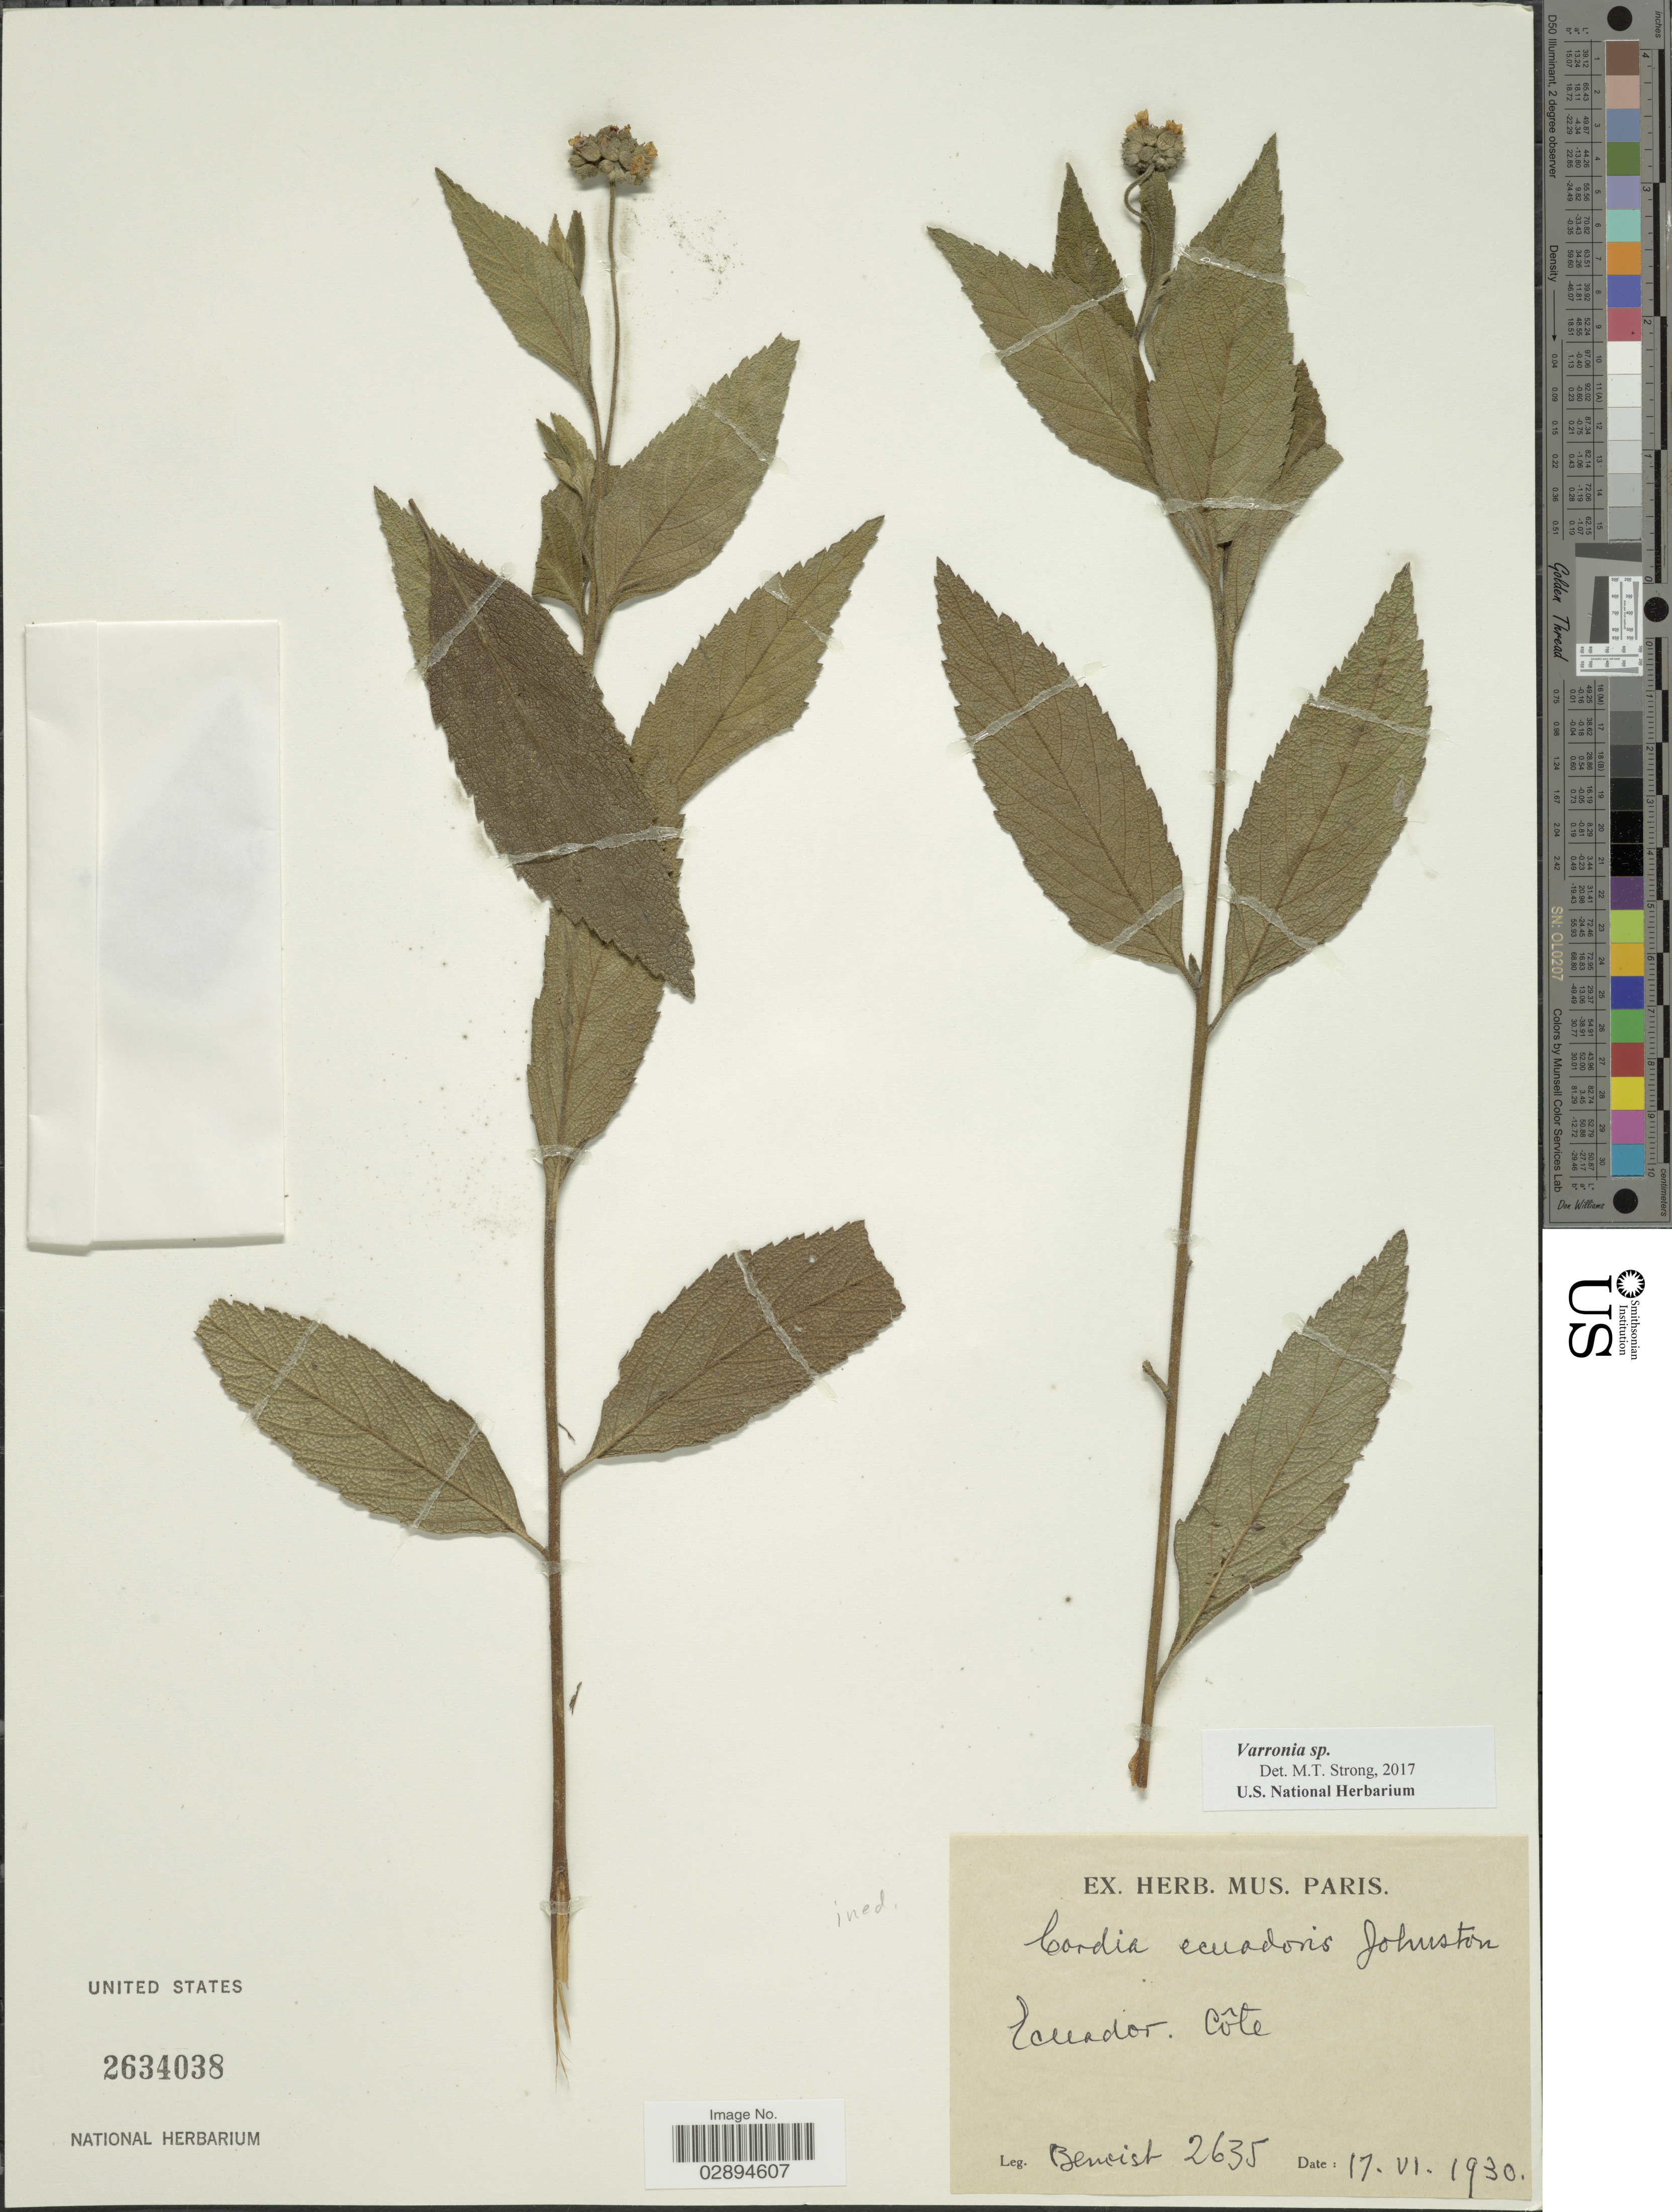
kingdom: Plantae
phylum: Tracheophyta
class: Magnoliopsida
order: Boraginales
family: Cordiaceae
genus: Varronia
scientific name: Varronia sp.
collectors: -- Benoist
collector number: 2635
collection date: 1930-06-17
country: Ecuador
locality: Côte.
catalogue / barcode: US 2634038